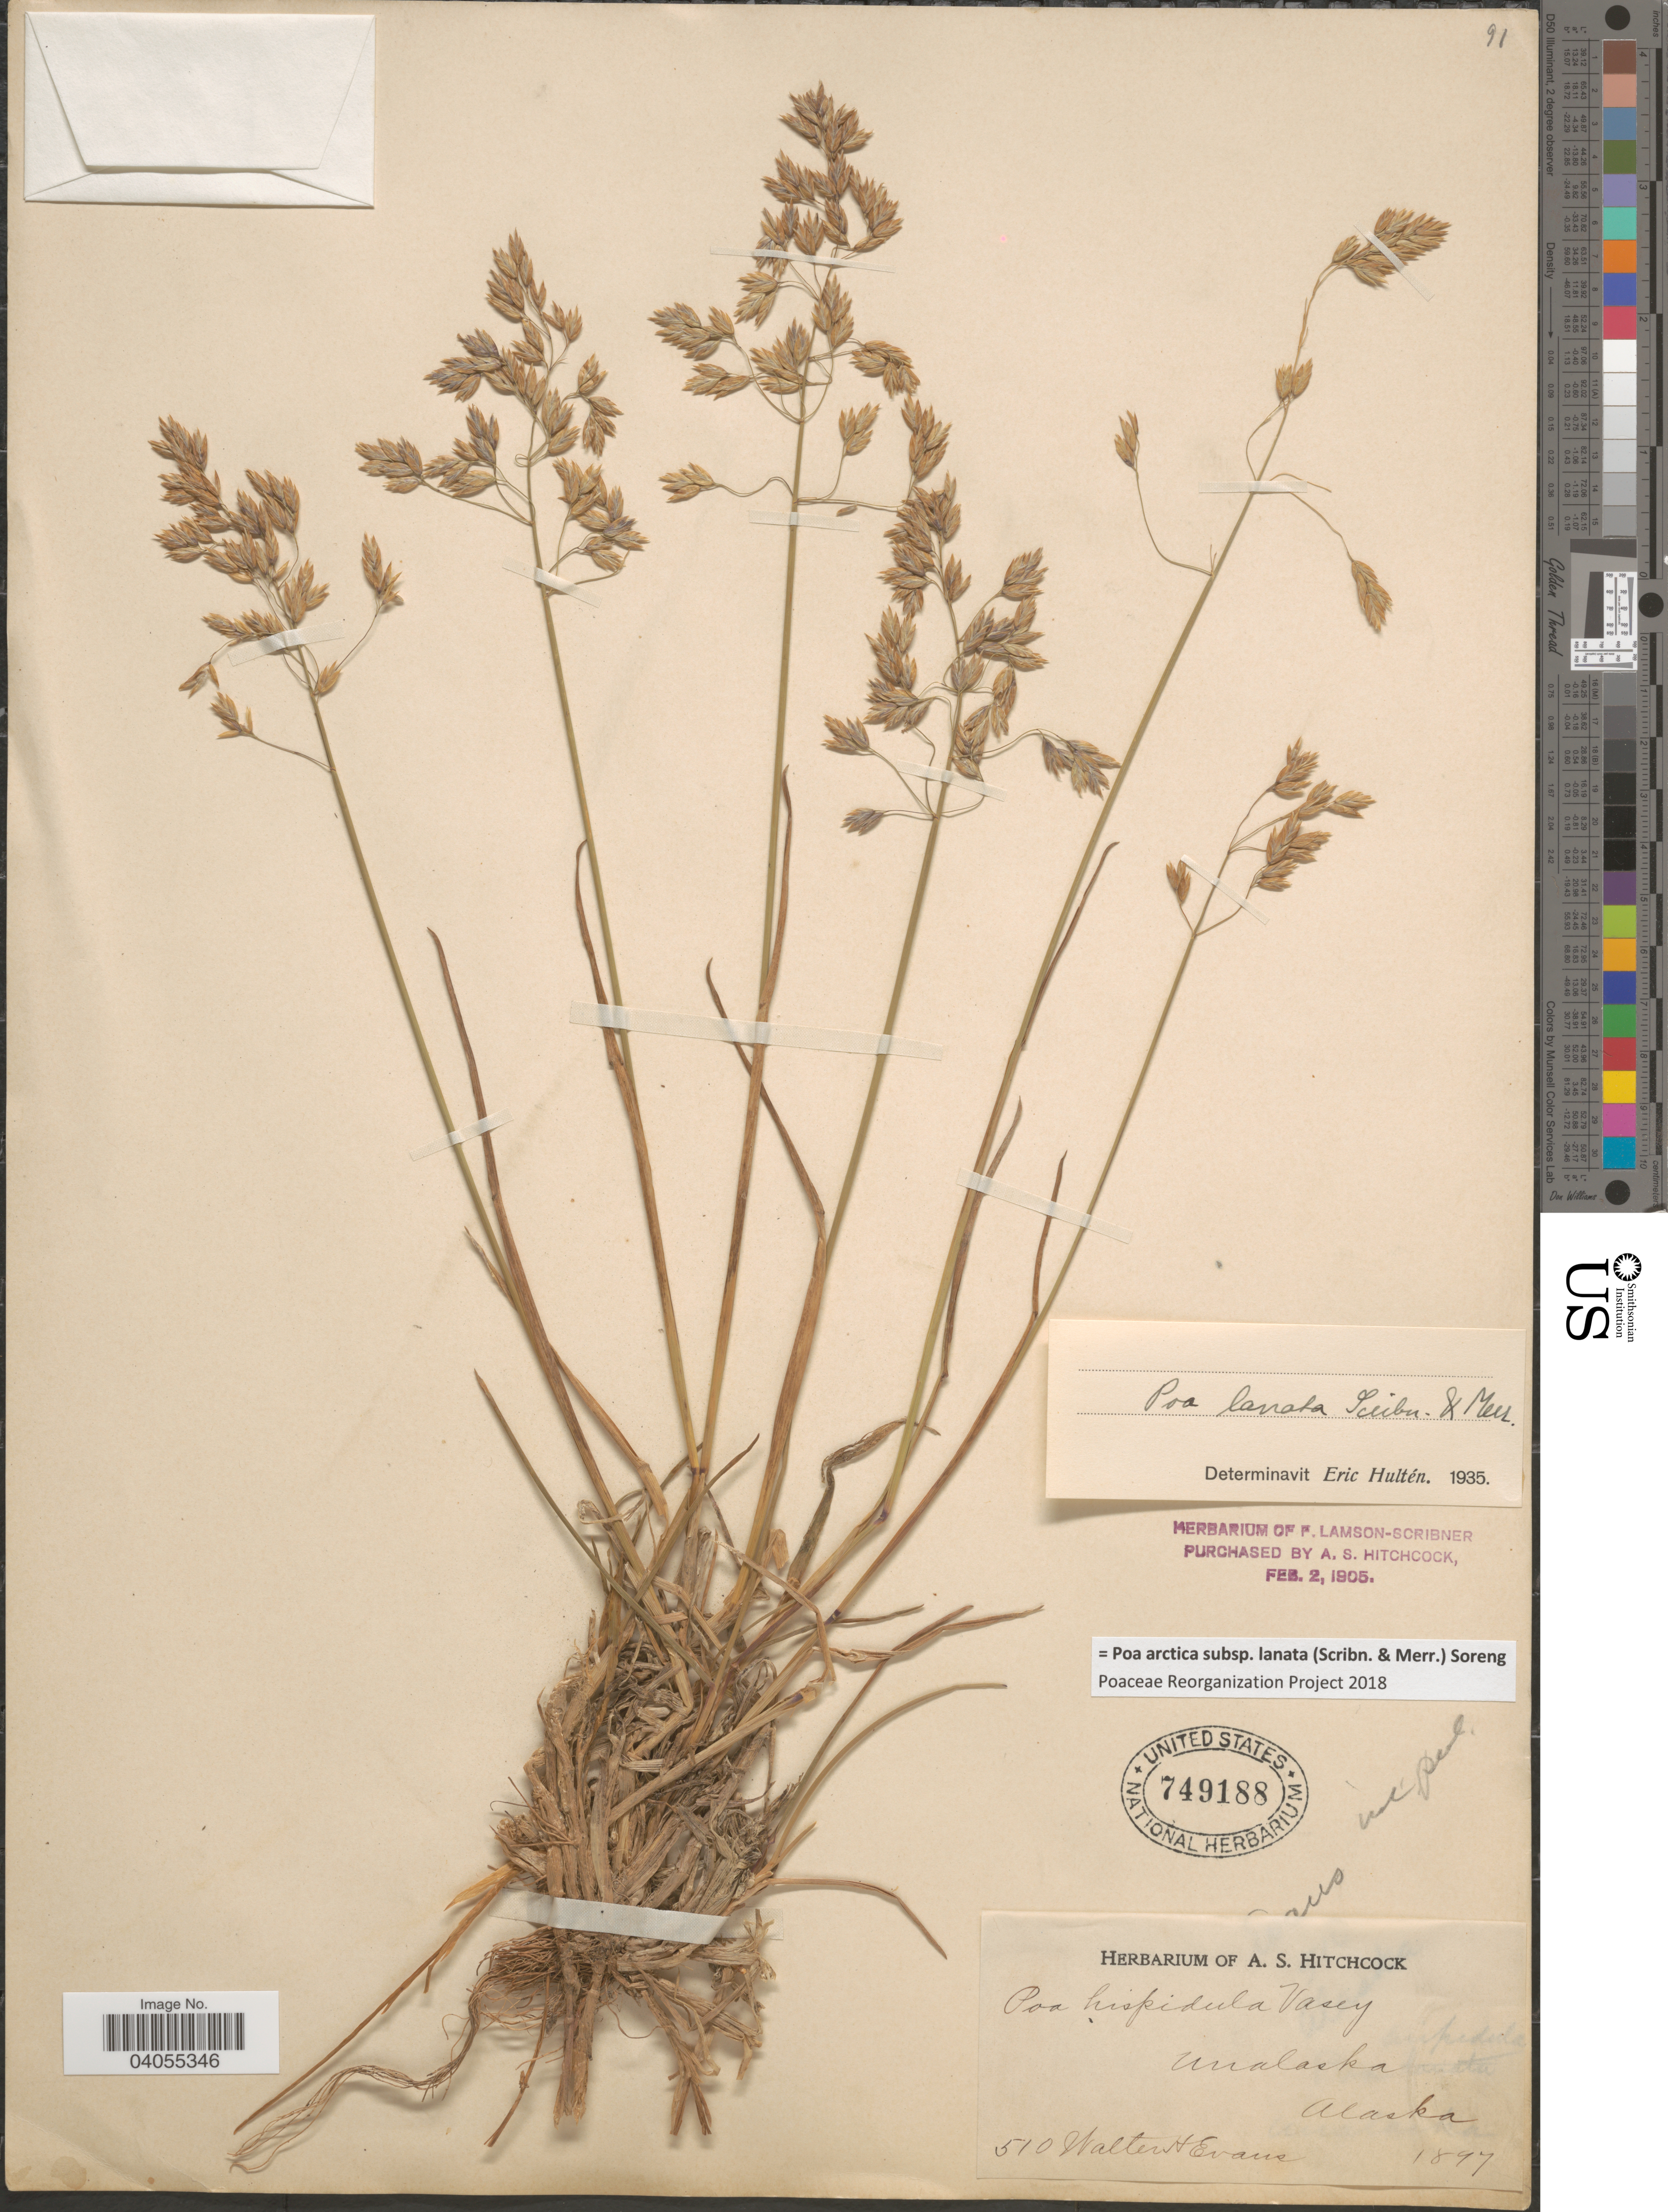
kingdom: Plantae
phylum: Tracheophyta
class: Liliopsida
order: Poales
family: Poaceae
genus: Poa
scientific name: Poa arctica subsp. lanata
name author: (Scribn. & Merr.) Soreng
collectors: W. H. Evans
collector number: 510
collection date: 1897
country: United States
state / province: Alaska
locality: Unalaska.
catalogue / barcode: US 749188